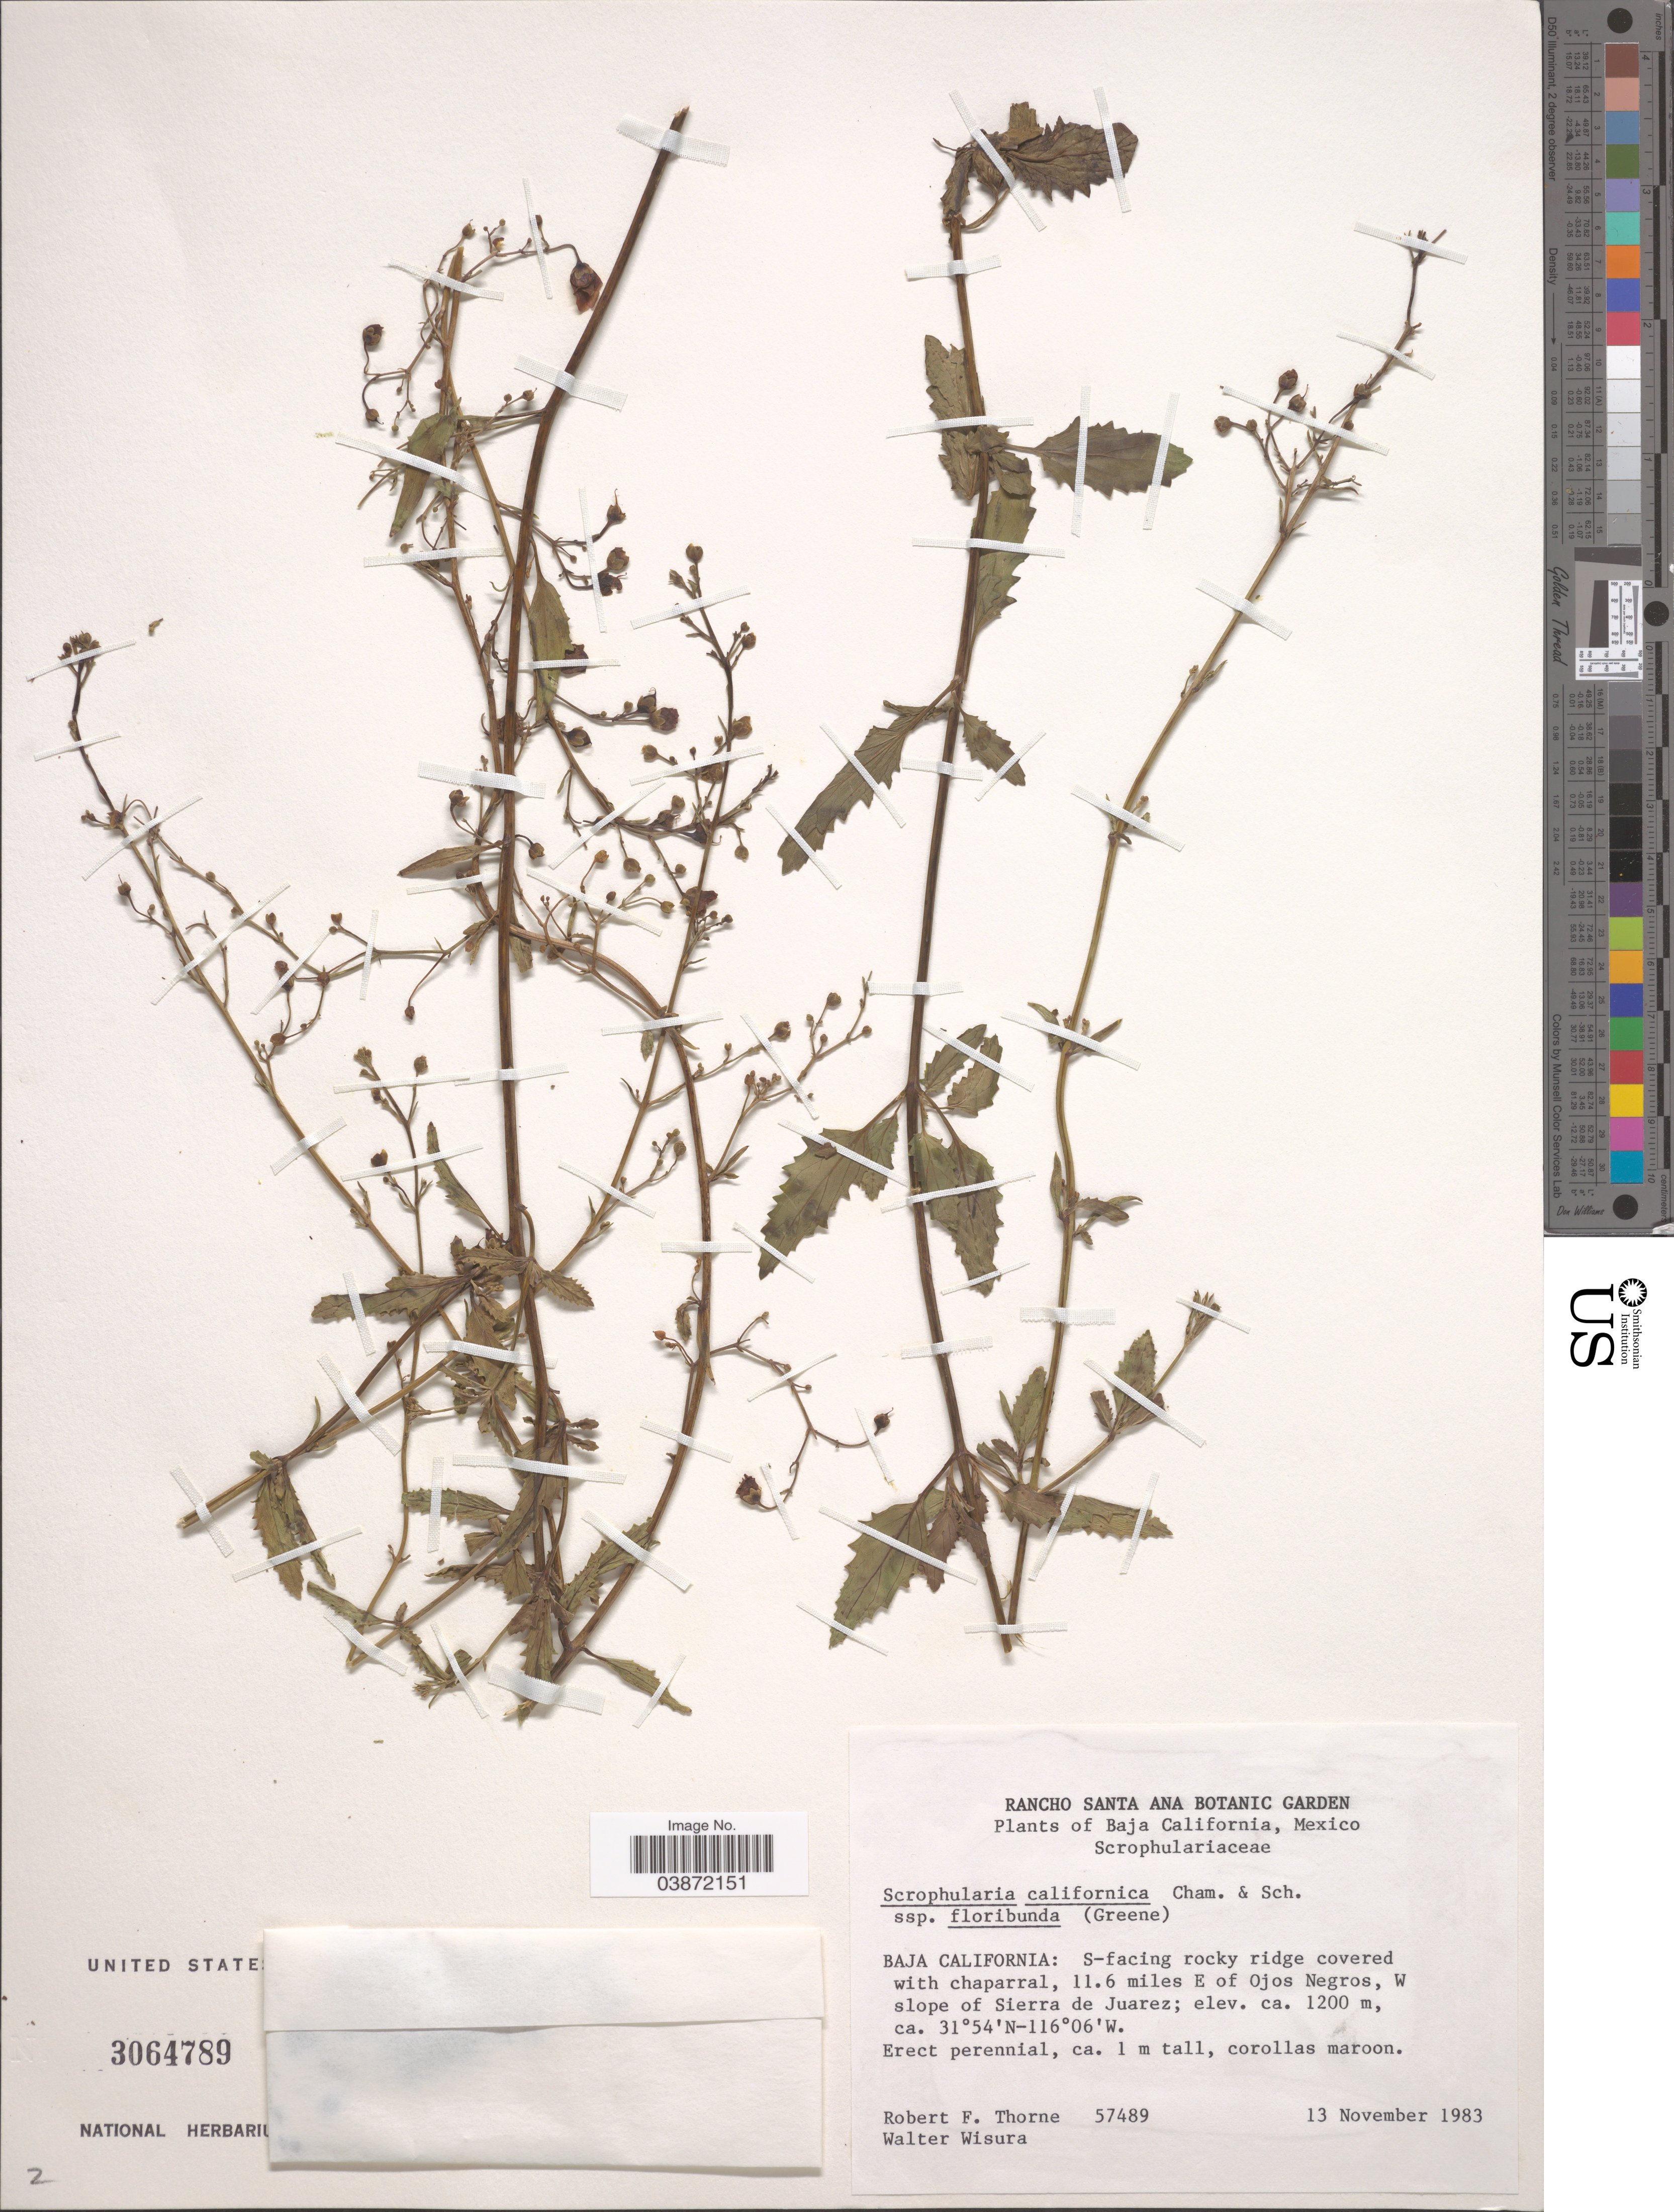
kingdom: Plantae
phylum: Tracheophyta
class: Magnoliopsida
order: Lamiales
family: Scrophulariaceae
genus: Scrophularia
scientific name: Scrophularia californica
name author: Cham. & Schltdl.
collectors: R. F. Thorne & W. Wisura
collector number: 57489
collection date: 1983-11-13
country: Mexico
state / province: Baja California Norte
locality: S-facing rocky ridge covered with chaparral, 11.6 miles E of Ojos Negros, W slope of Sierra de Juarez.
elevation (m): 1200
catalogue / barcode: US 3064789